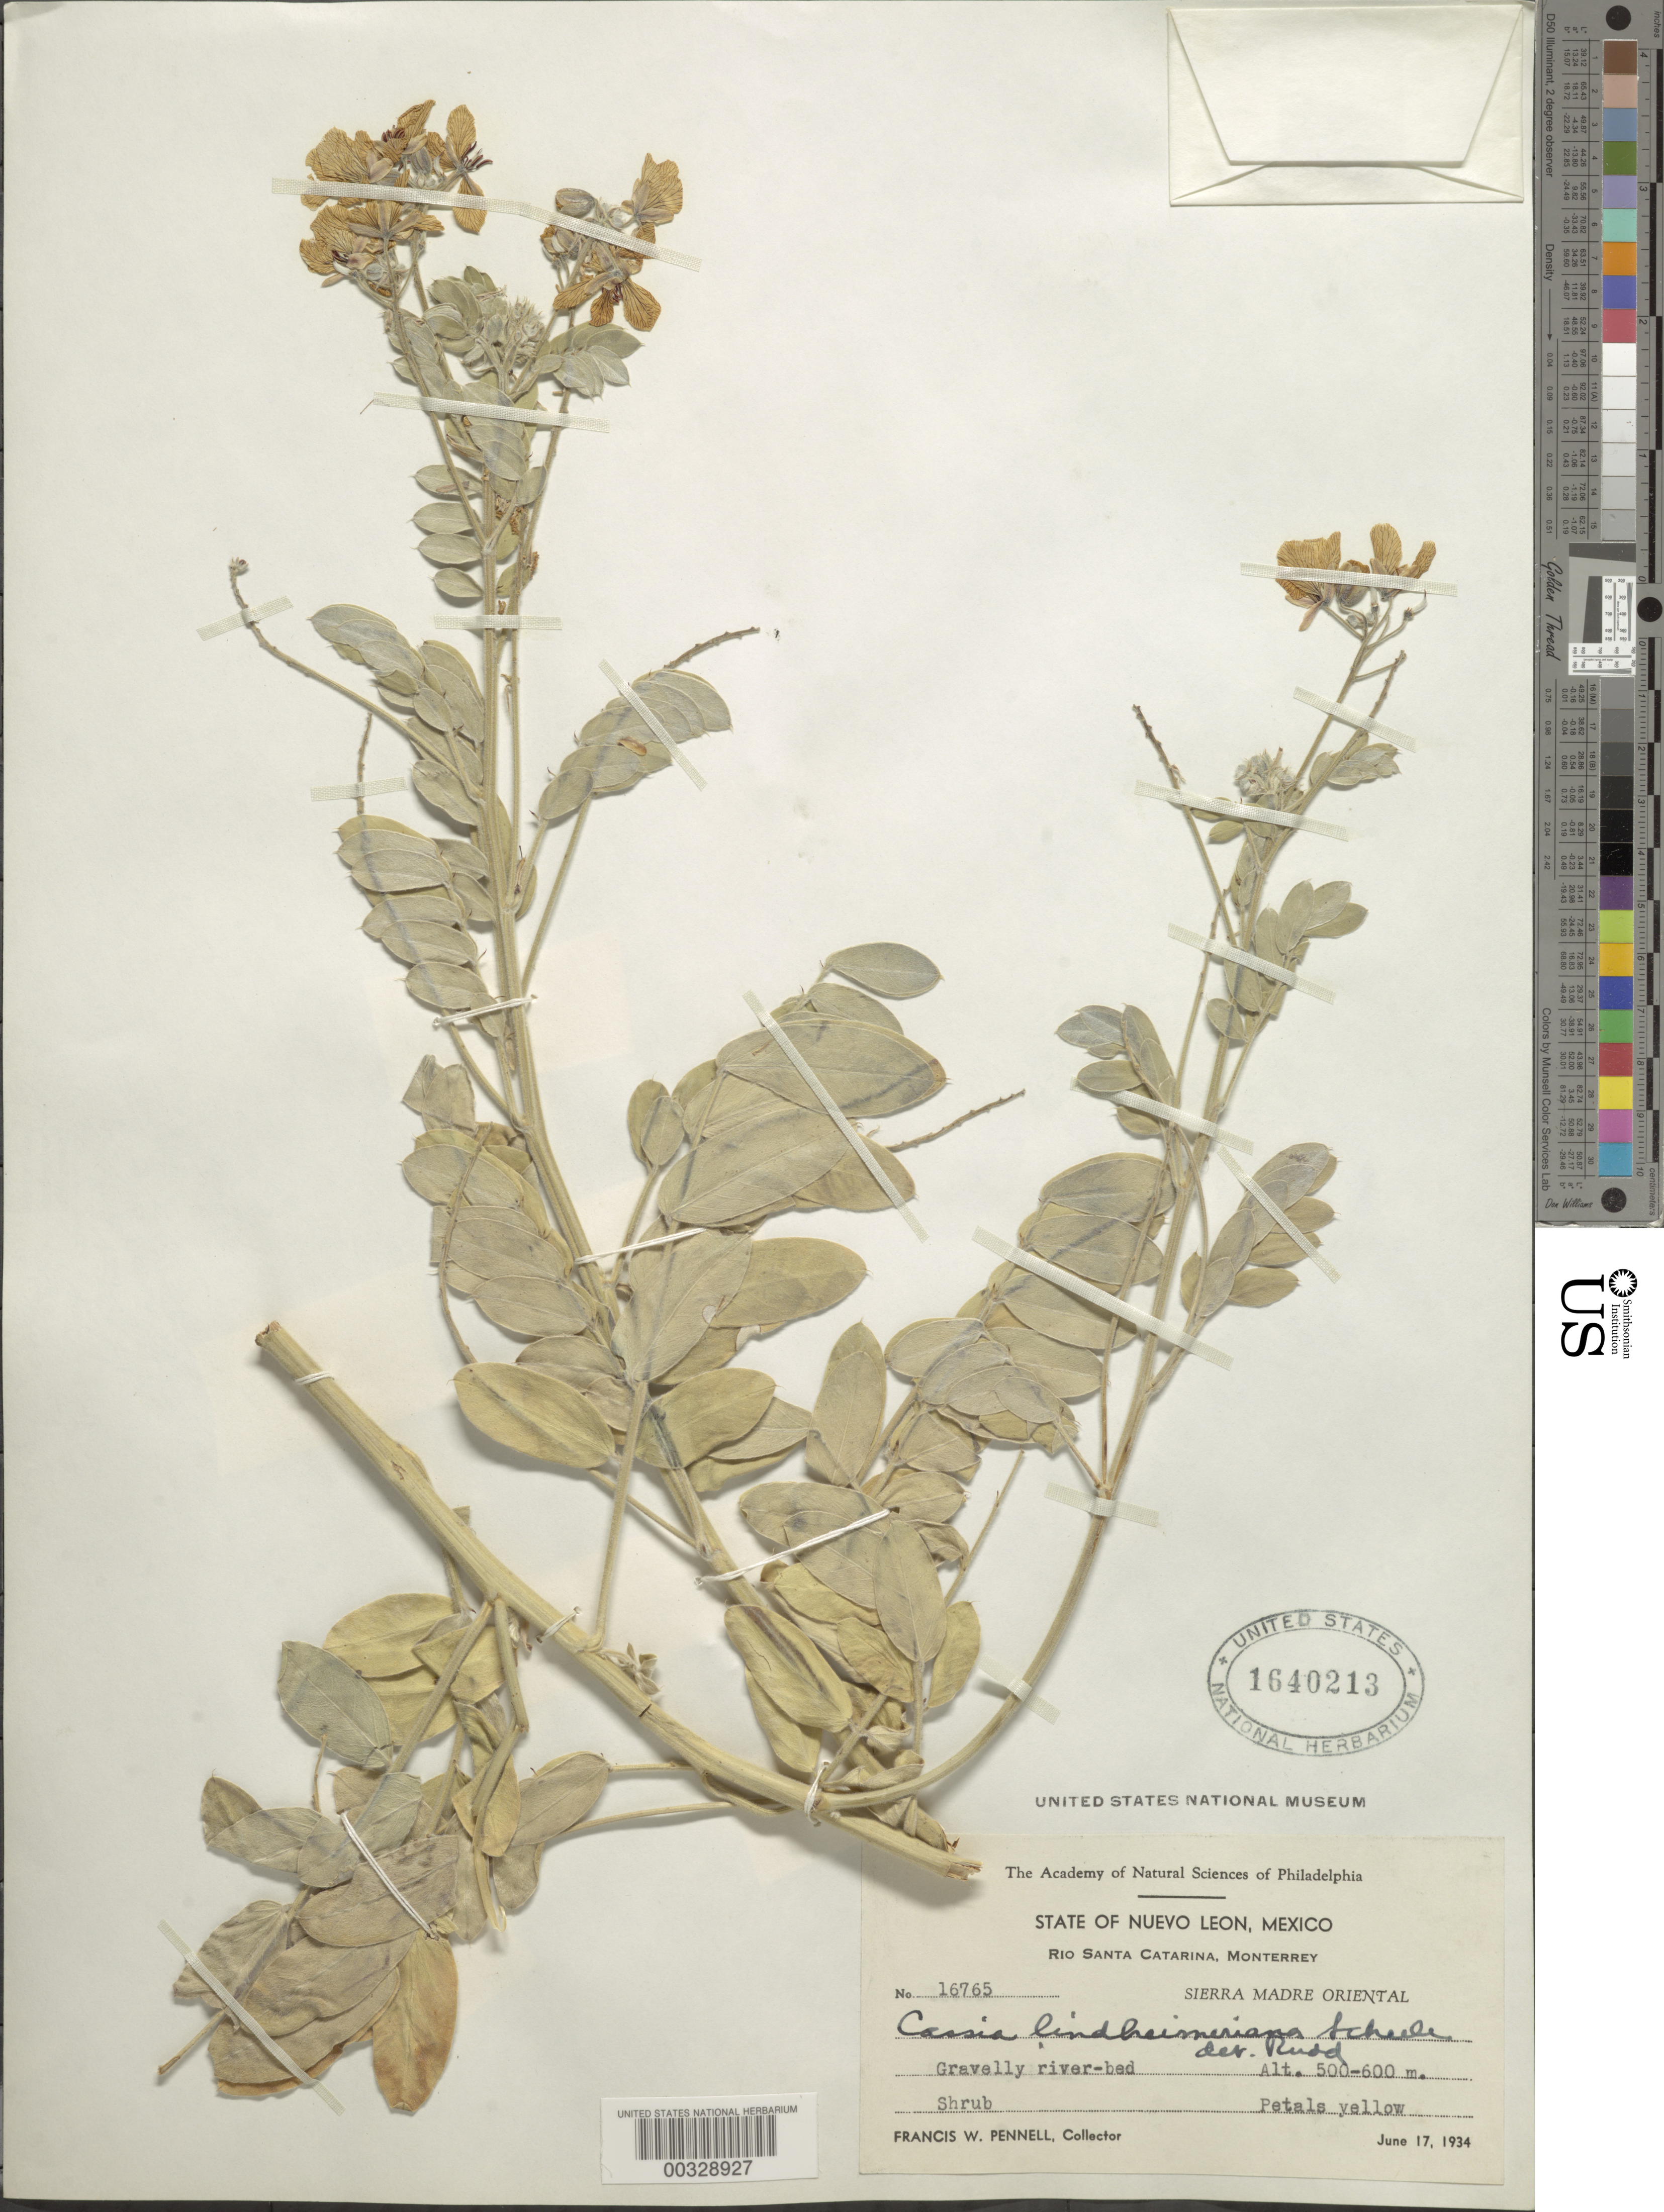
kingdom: Plantae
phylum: Tracheophyta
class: Magnoliopsida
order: Fabales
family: Fabaceae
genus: Senna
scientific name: Senna lindheimeriana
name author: (Scheele) H.S. Irwin & Barneby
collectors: F. W. Pennell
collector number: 16765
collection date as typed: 17 Jun 1934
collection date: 1934-06-17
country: Mexico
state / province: Nuevo León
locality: Rio sant catarina, Monterrey; Sierra Madre oriental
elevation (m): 500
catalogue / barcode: US 1640213